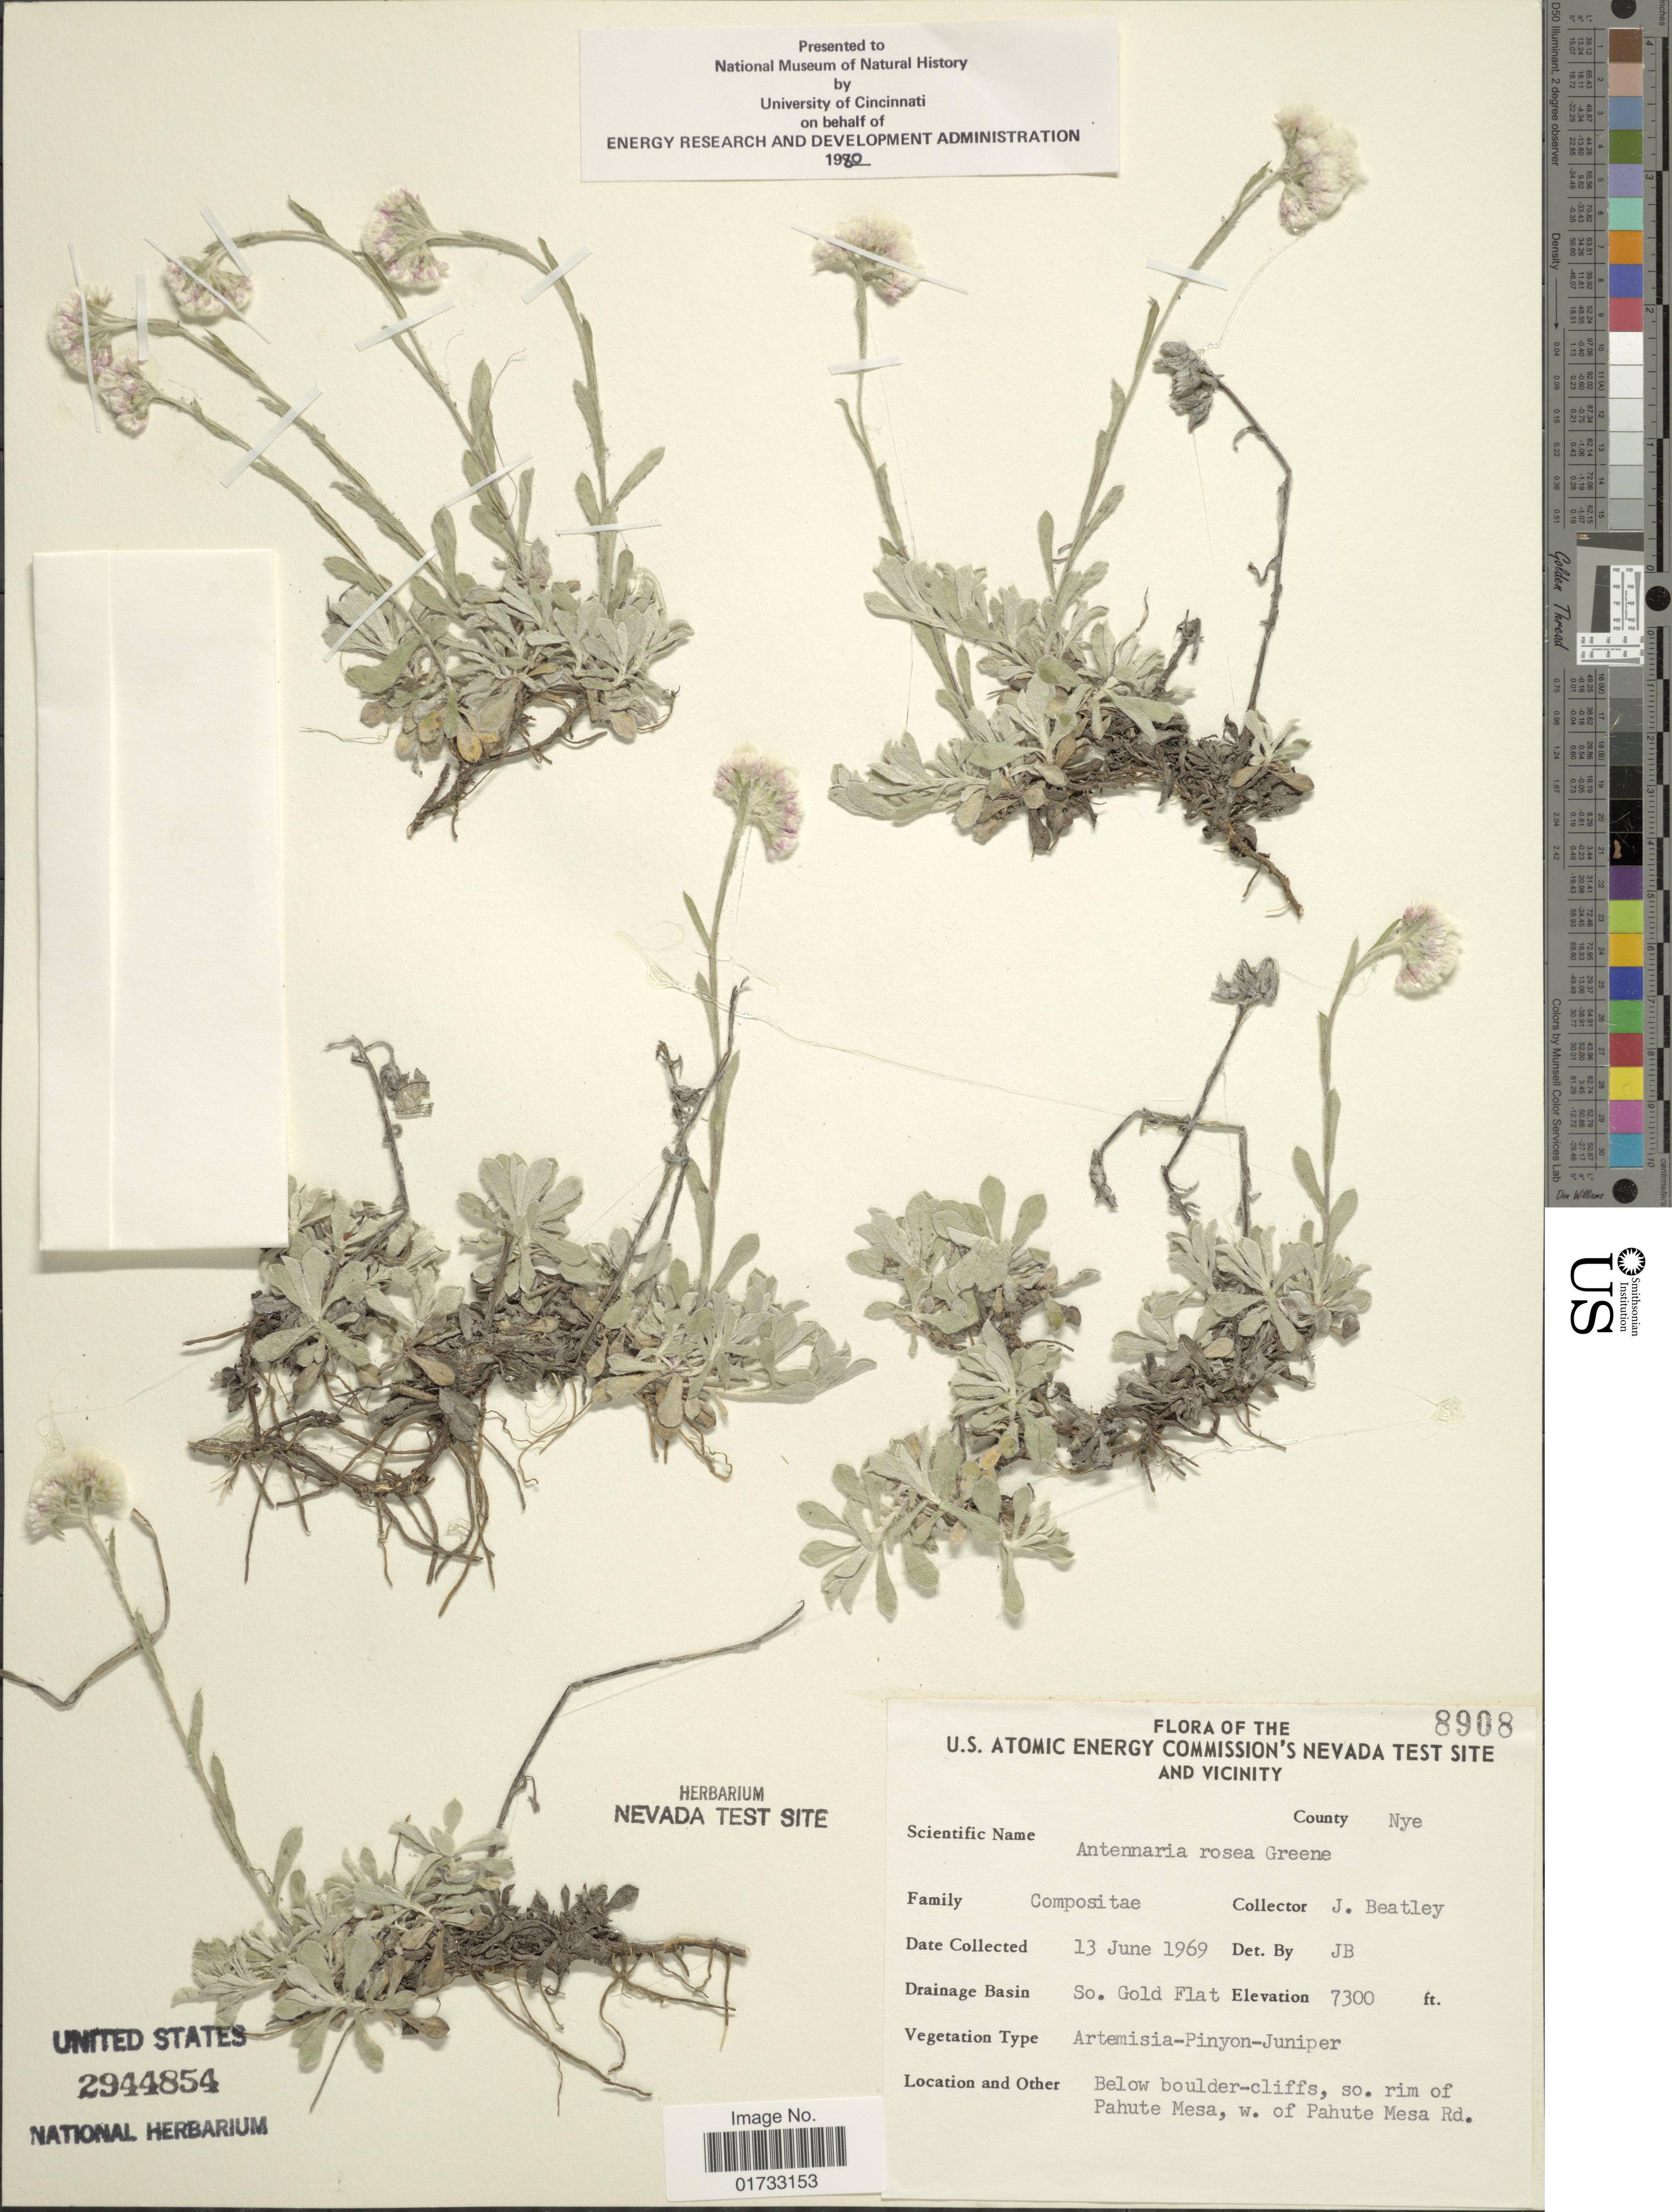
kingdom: Plantae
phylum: Tracheophyta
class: Magnoliopsida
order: Asterales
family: Asteraceae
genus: Antennaria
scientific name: Antennaria rosea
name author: Greene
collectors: J. C. Beatley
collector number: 8908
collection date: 1969-06-13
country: United States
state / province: Nevada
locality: U.S. Atomic Energy Commision's Nevada Test Site and Vicinity, So. Gold Flat, below boulder-cliffs, so. rim of Pahute Mesa, w. of Pahute Mesa Rd., County Nye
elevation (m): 2225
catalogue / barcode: US 2944854